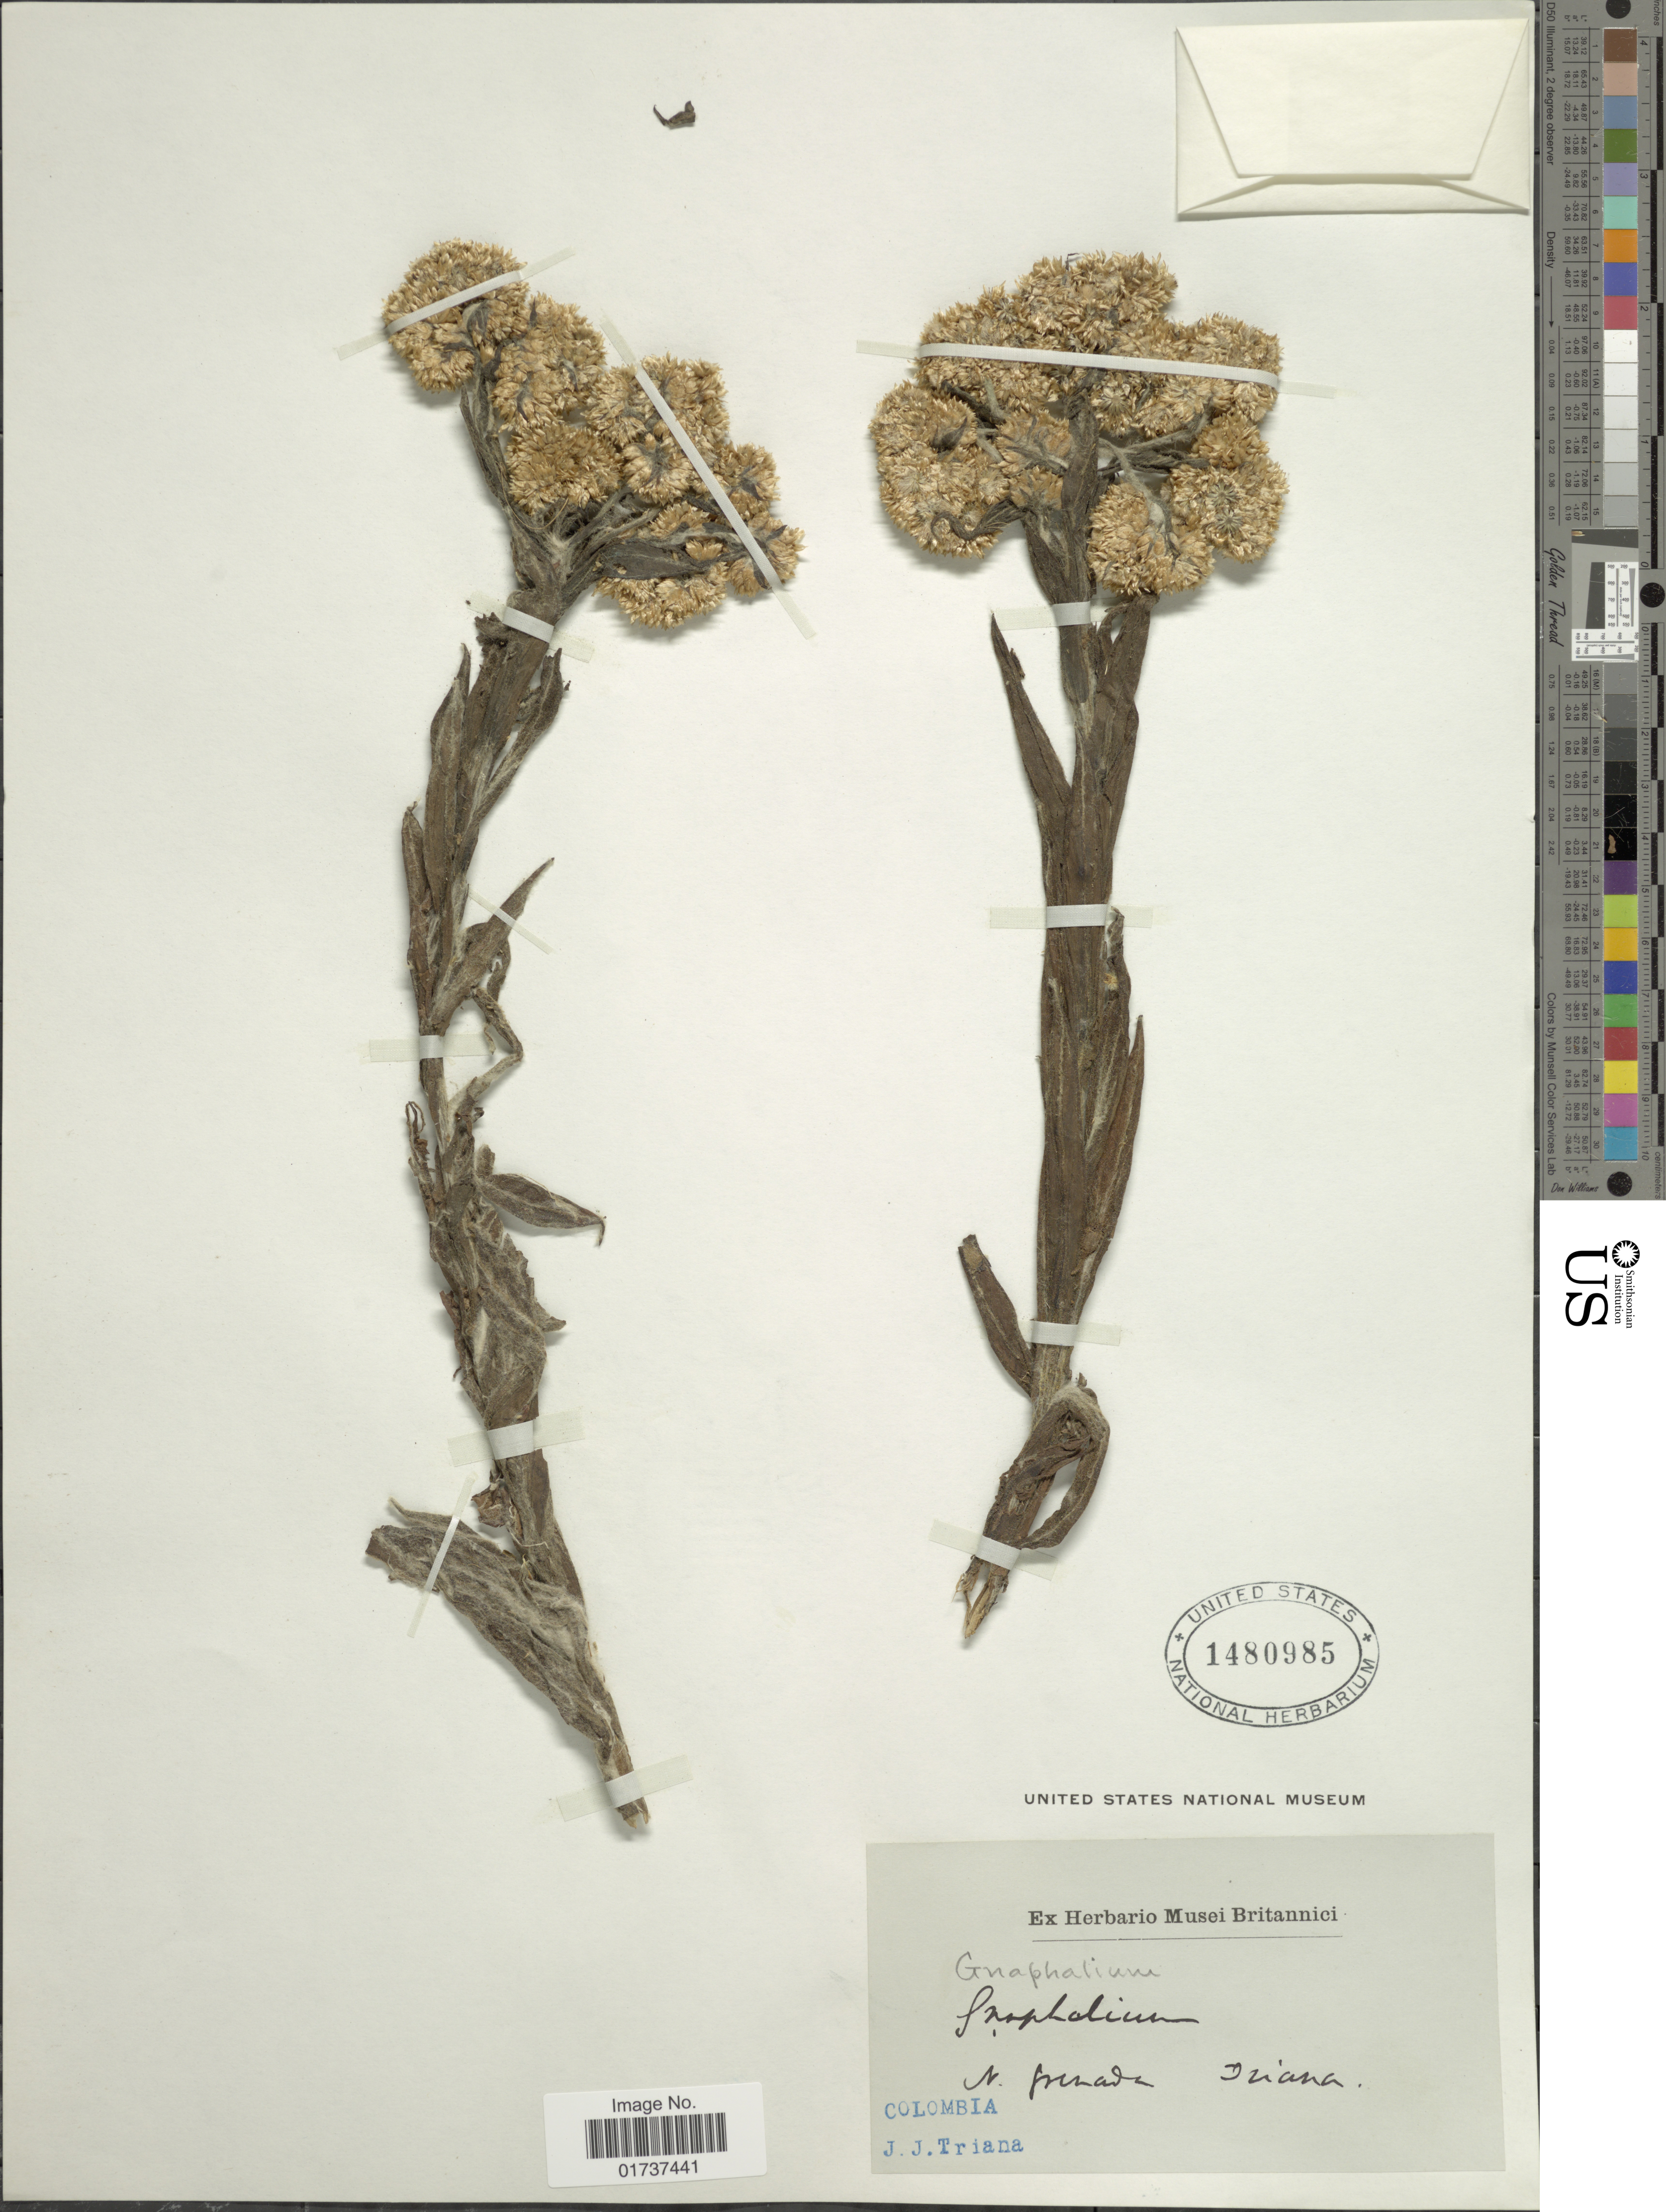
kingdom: Plantae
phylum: Tracheophyta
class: Magnoliopsida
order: Asterales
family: Asteraceae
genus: Gnaphalium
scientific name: Gnaphalium sp.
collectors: J. J. Triana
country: Colombia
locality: N. Grenada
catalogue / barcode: US 1480985